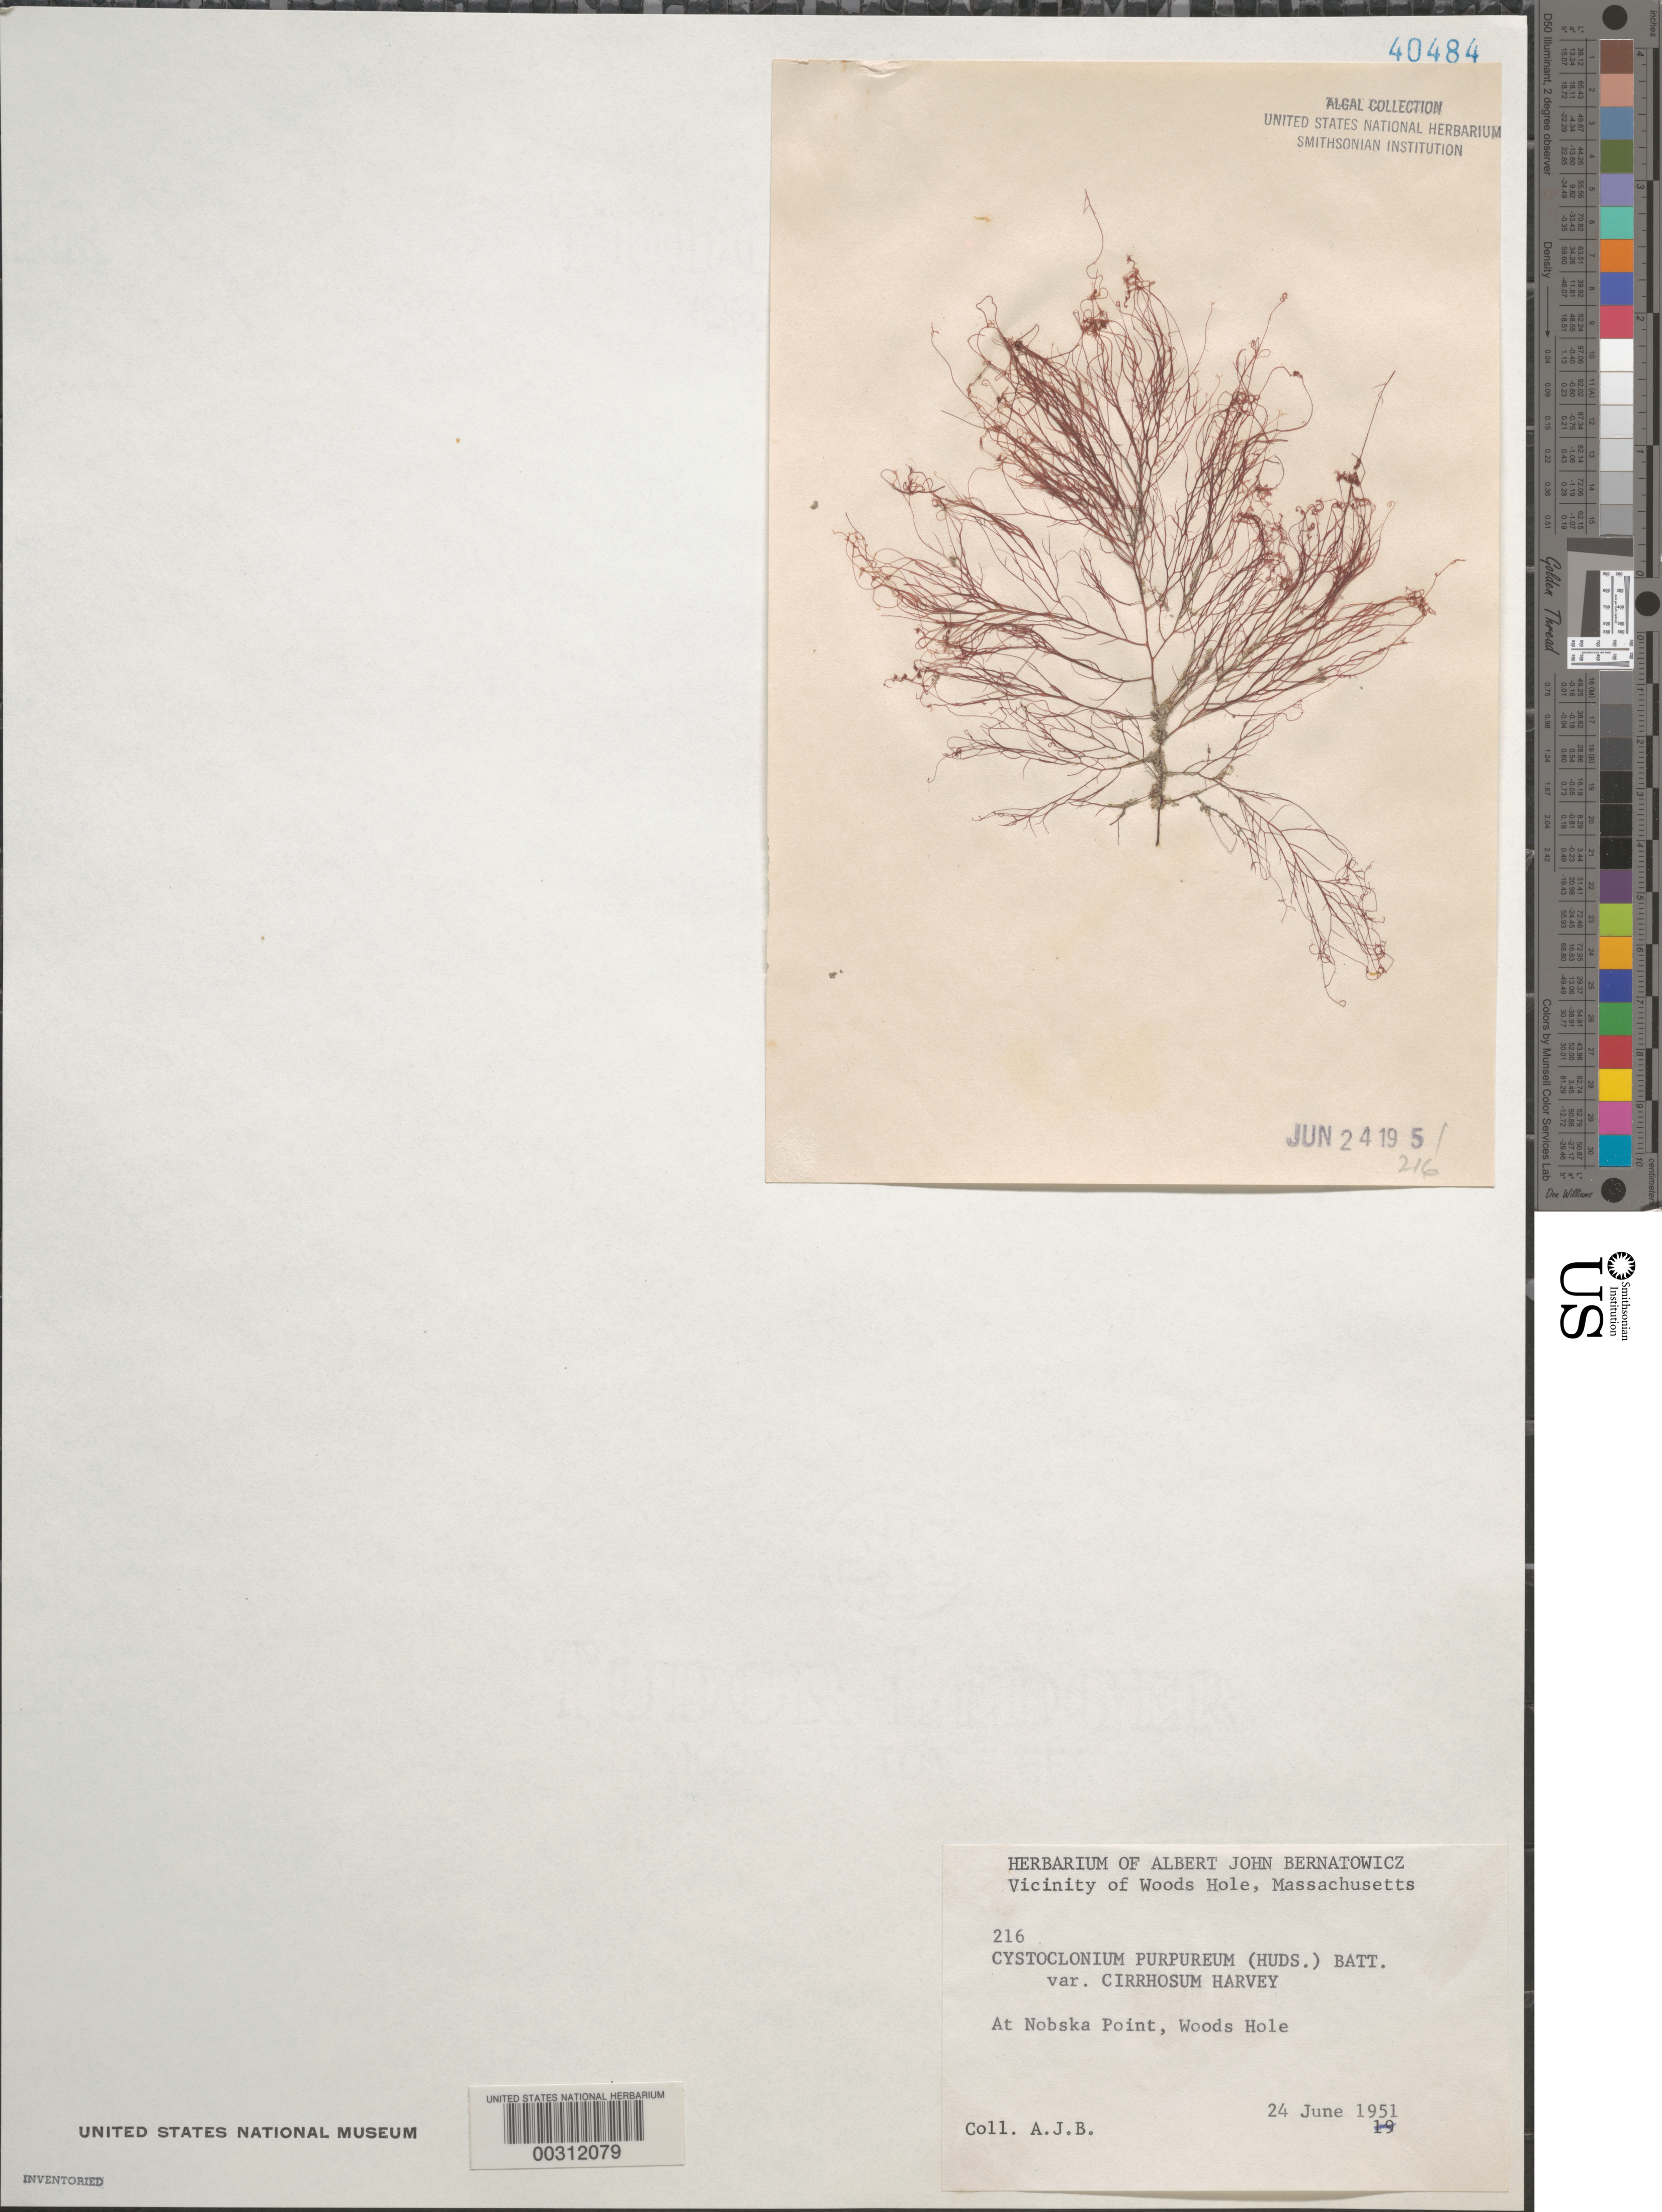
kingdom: Plantae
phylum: Rhodophyta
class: Florideophyceae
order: Gigartinales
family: Cystocloniaceae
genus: Cystoclonium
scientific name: Cystoclonium purpureum var. cirrhosum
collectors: A. Bernatowicz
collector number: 216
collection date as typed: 24 Jun 1951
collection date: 1951-06-24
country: United States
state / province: Massachusetts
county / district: Barnstable County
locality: Woods Hole, Nobska Point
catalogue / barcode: US 40484